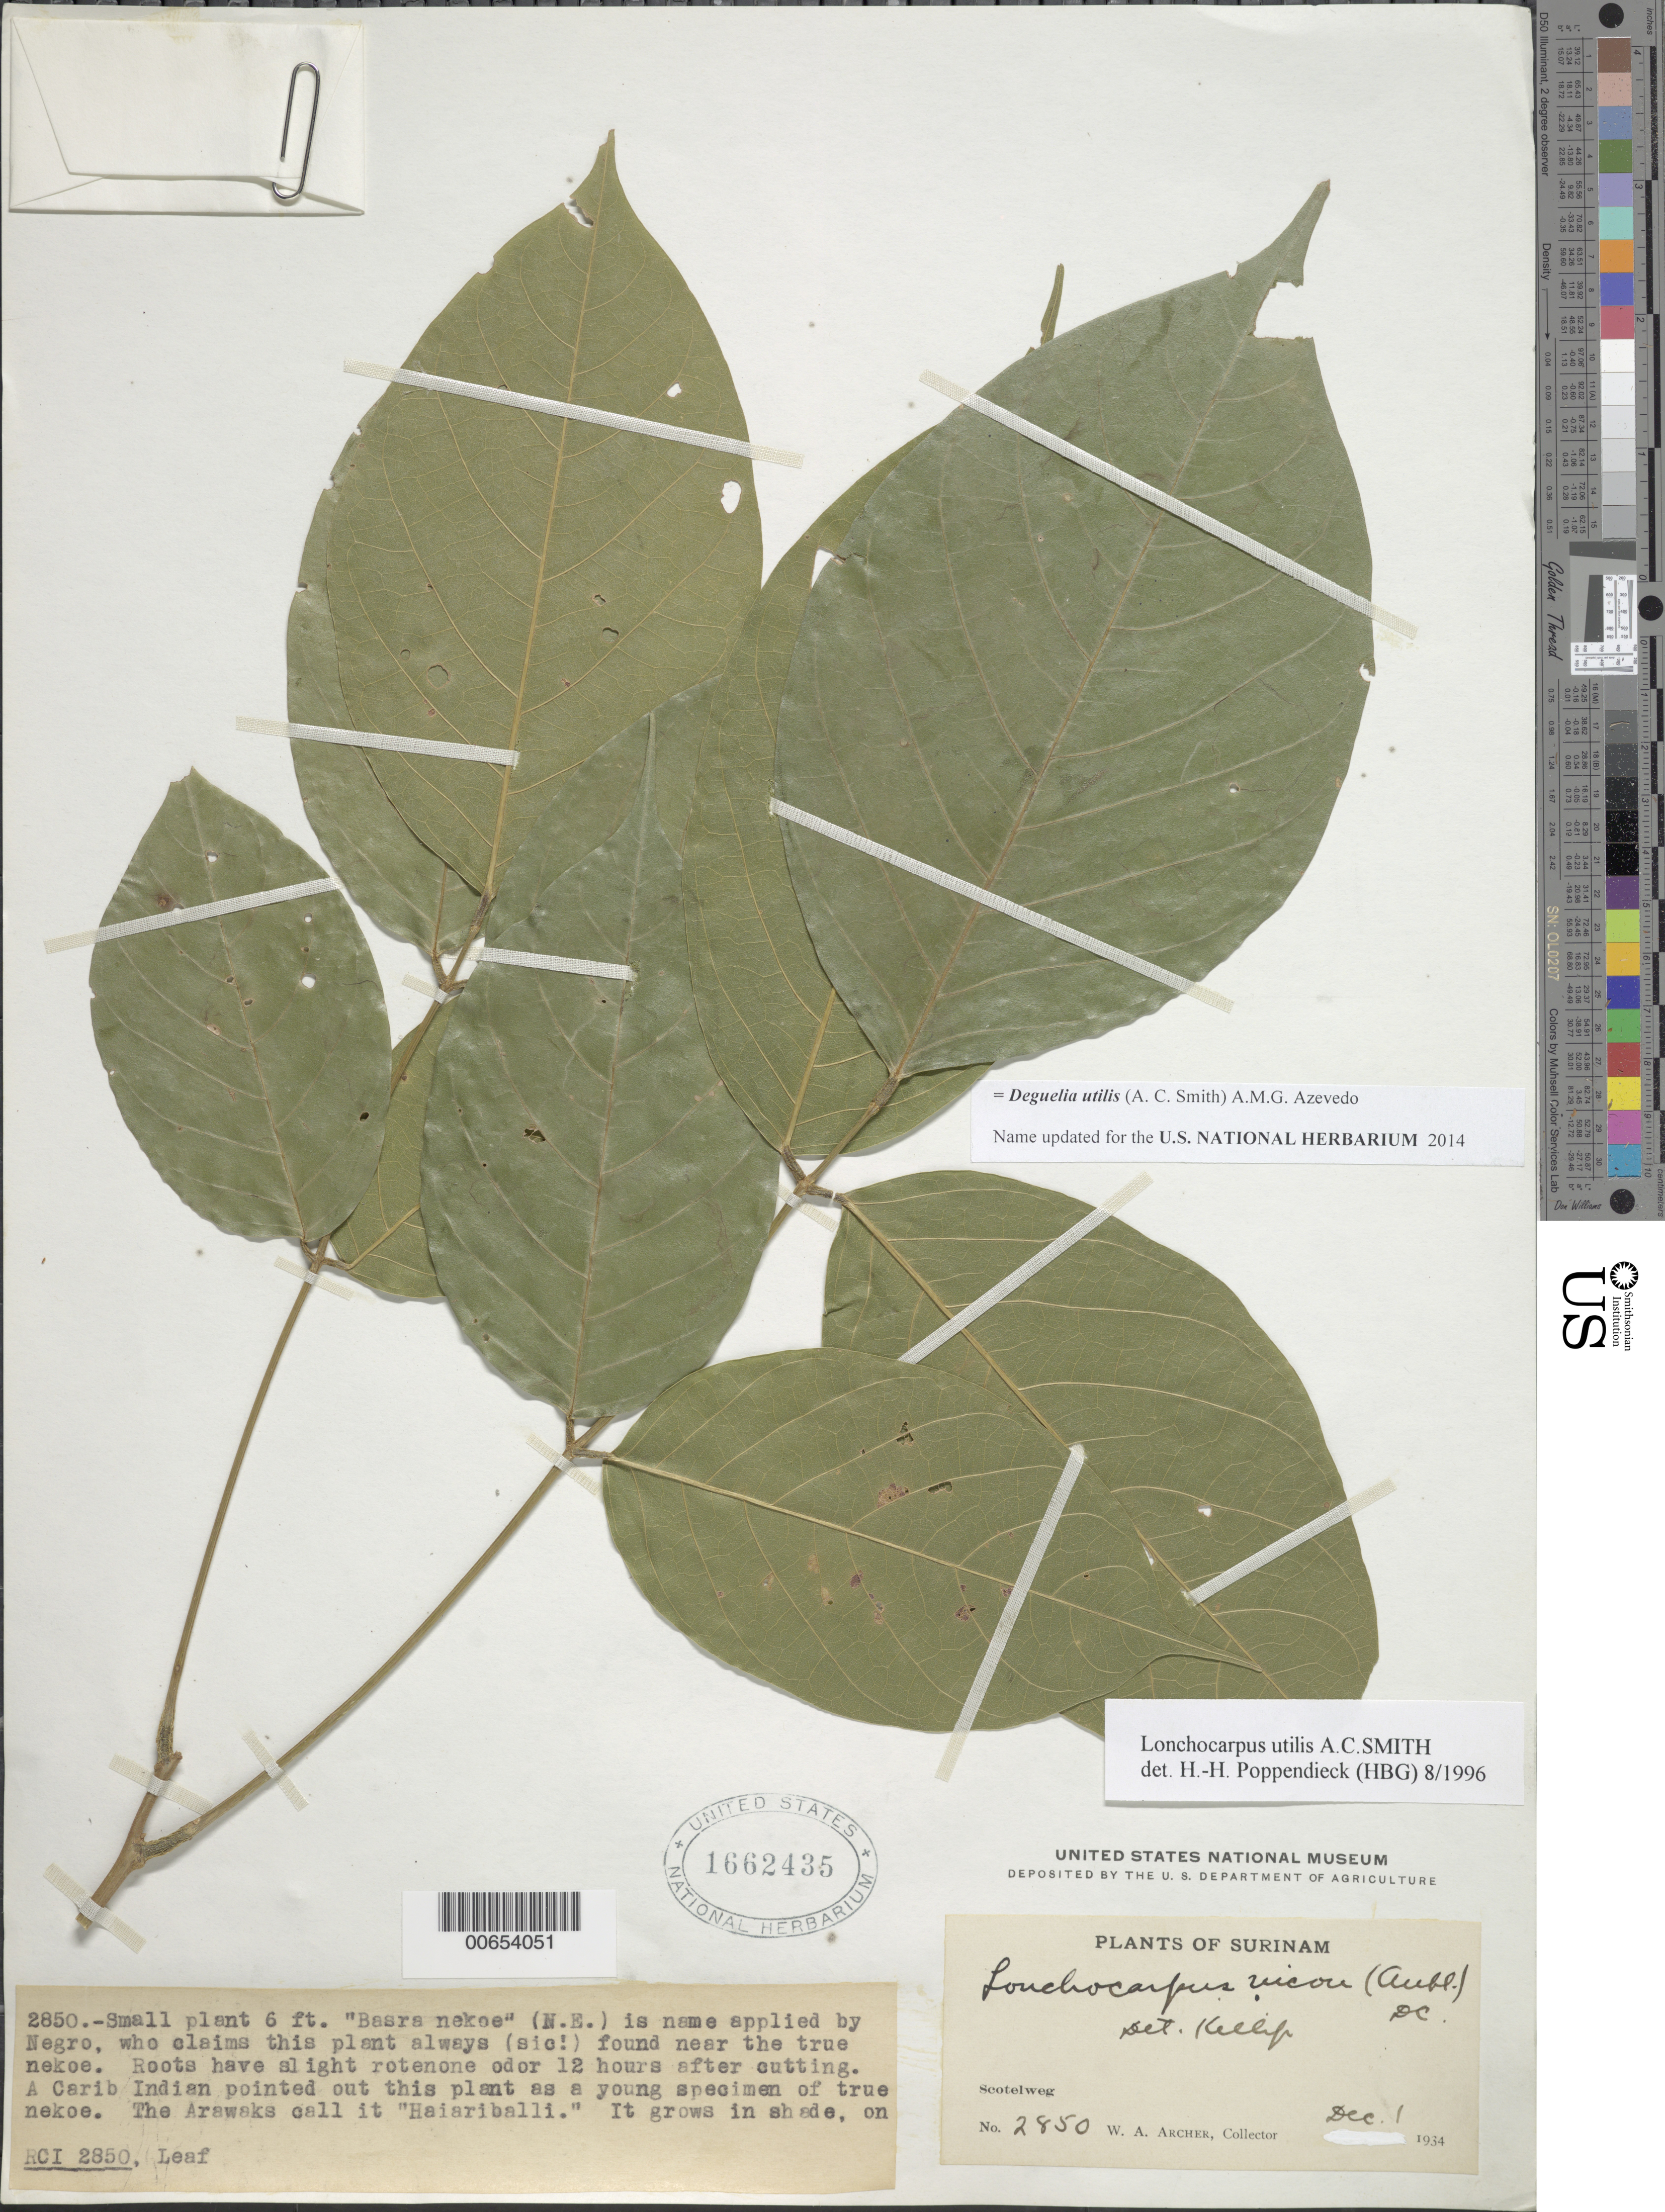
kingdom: Plantae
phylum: Tracheophyta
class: Magnoliopsida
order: Fabales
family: Fabaceae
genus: Deguelia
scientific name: Deguelia utilis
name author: (A.C. Sm.) A.M.G. Azevedo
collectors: W. A. Archer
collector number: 2850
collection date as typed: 1-Dec-34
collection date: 1934-12-01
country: Suriname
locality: Scotelweg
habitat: Shade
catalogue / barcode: US 1662435